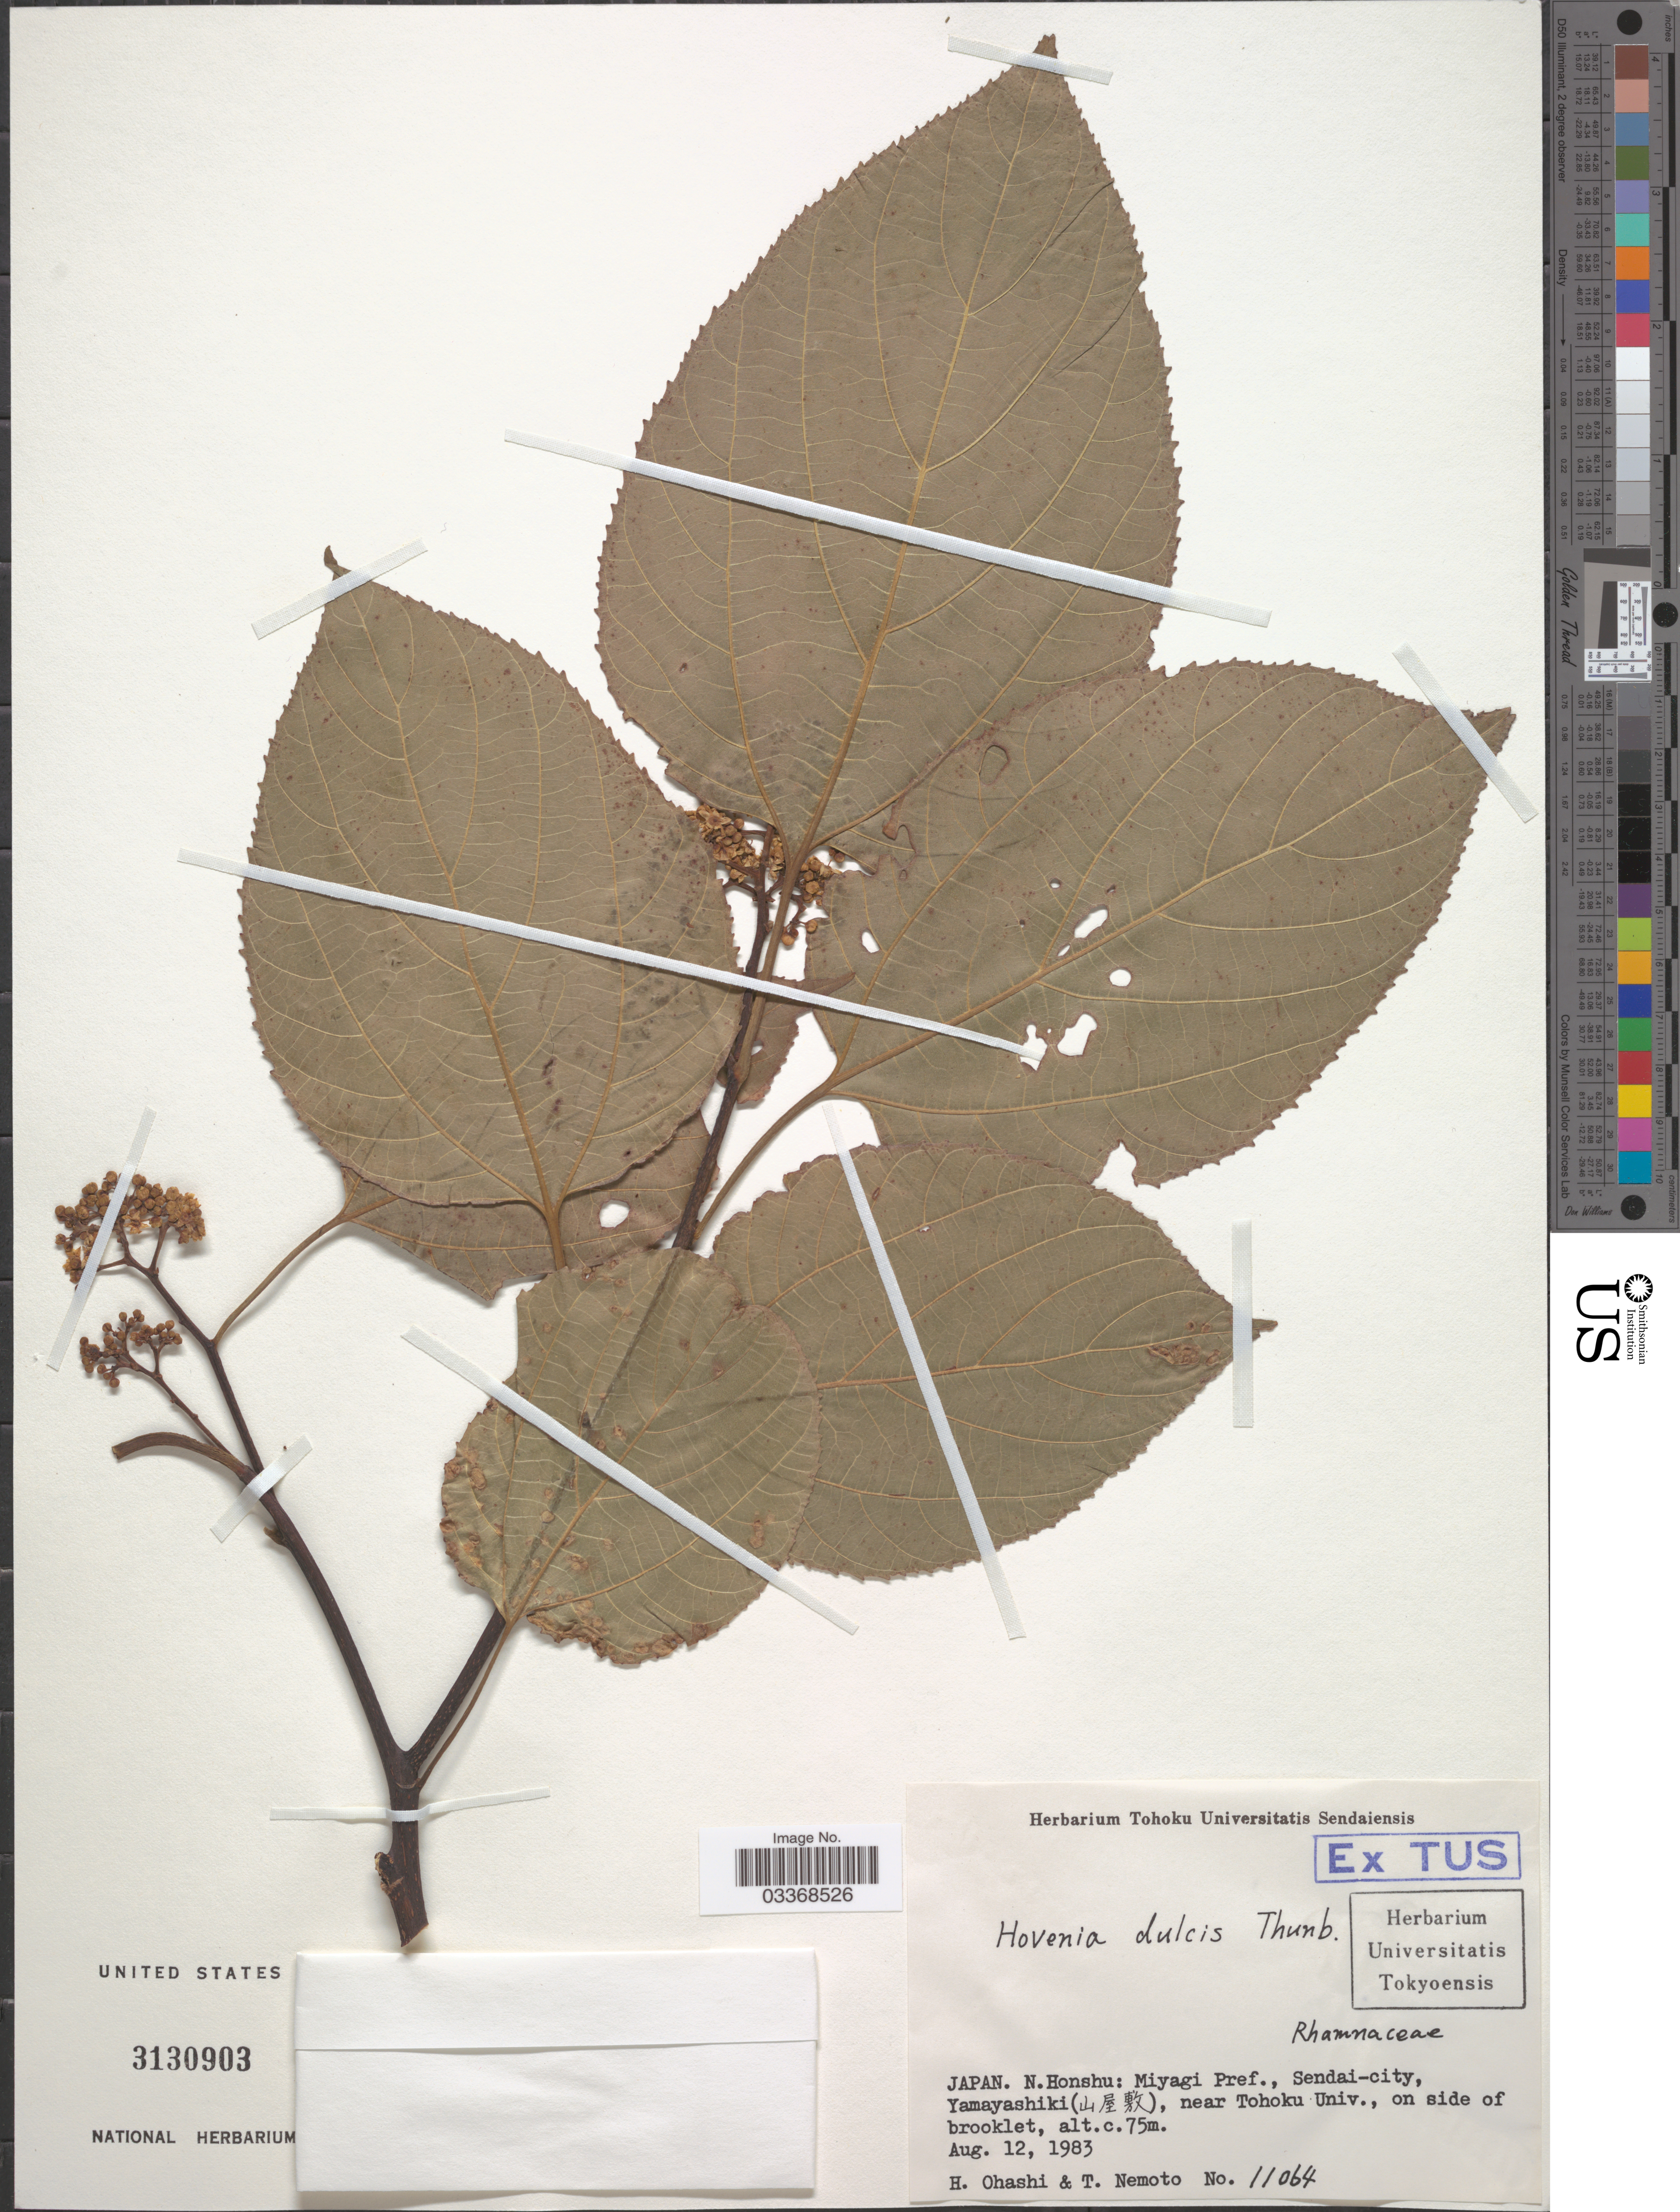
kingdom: Plantae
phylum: Tracheophyta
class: Magnoliopsida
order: Rosales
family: Rhamnaceae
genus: Hovenia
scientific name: Hovenia dulcis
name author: Thunb.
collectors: H. Ohashi & T. Nemoto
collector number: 11064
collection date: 1983-08-12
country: Japan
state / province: Miyagi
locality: N. Honshu: Miyagi Pref., Sendai-city, Yamayashiki (X), near Tohoku Univ., on side of brooklet.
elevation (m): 75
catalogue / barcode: US 3130903